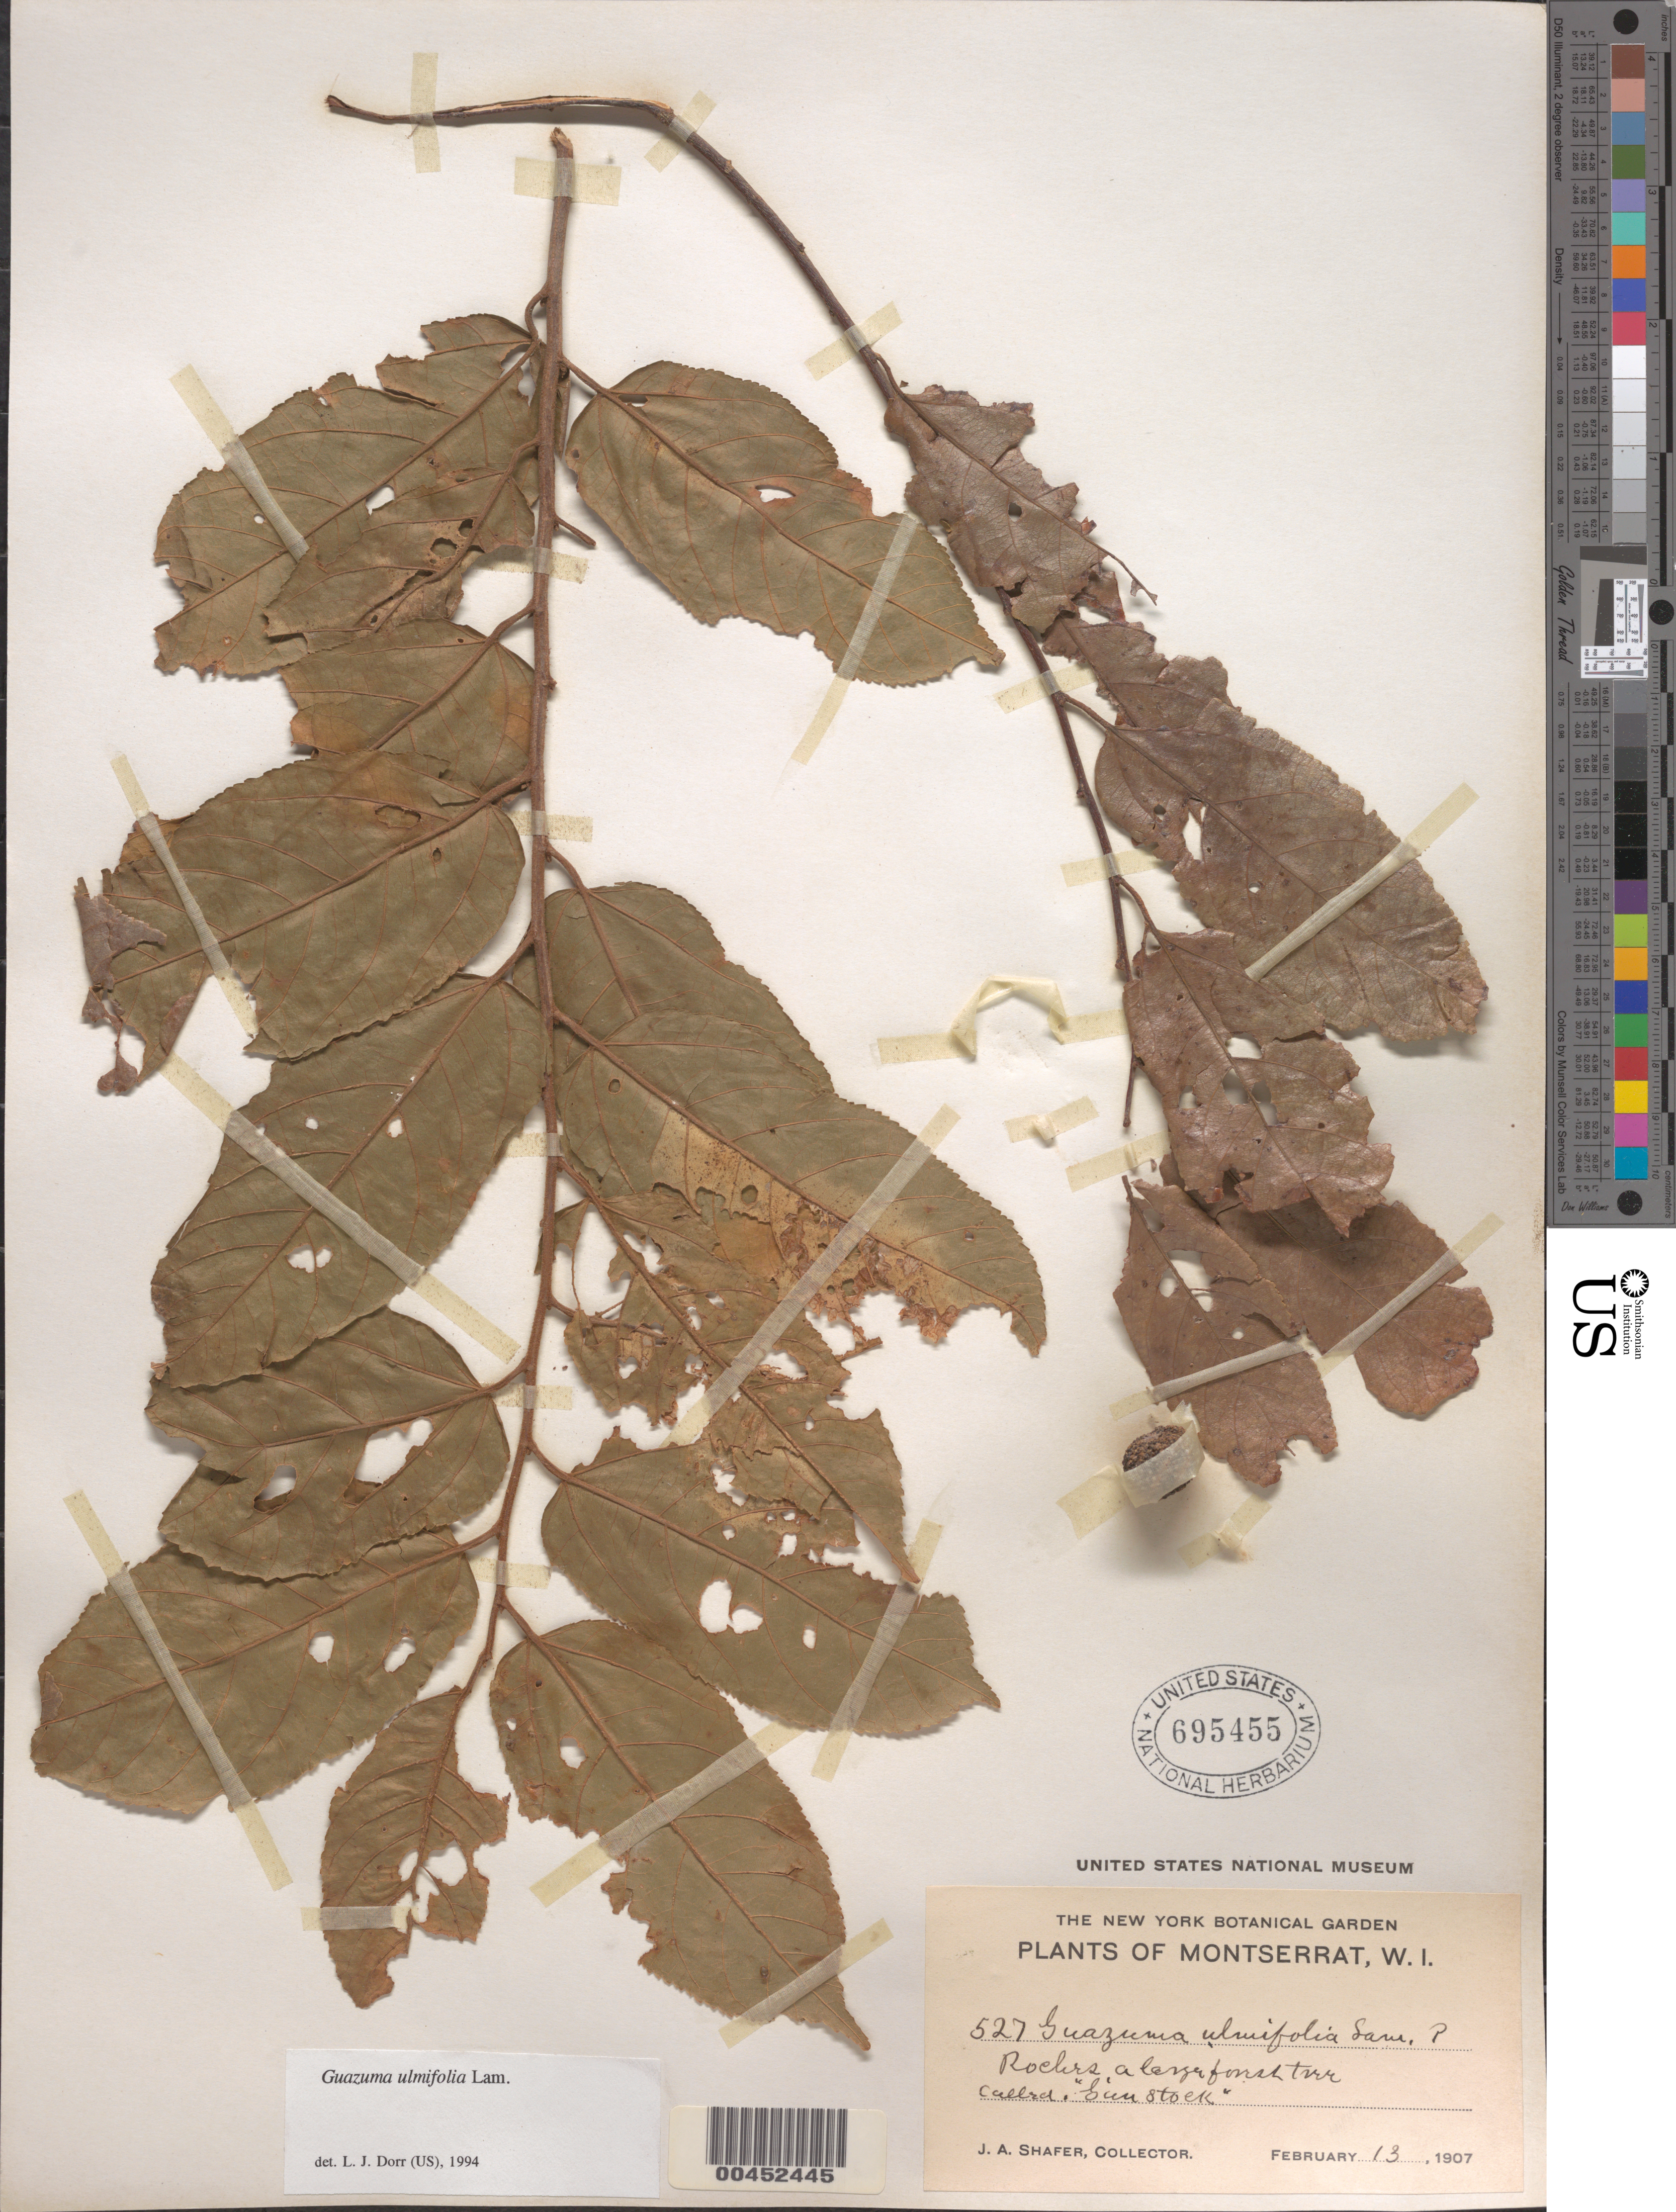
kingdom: Plantae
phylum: Tracheophyta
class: Magnoliopsida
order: Malvales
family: Malvaceae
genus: Guazuma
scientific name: Guazuma ulmifolia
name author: Lam.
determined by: Dorr, L. J., (BOT), Smithsonian Institution - National Museum of Natural History (UNITED STATES)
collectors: J. A. Shafer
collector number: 527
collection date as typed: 13 Feb 1907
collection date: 1907-02-13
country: Montserrat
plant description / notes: Common name: Gun Stock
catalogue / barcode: US 695455